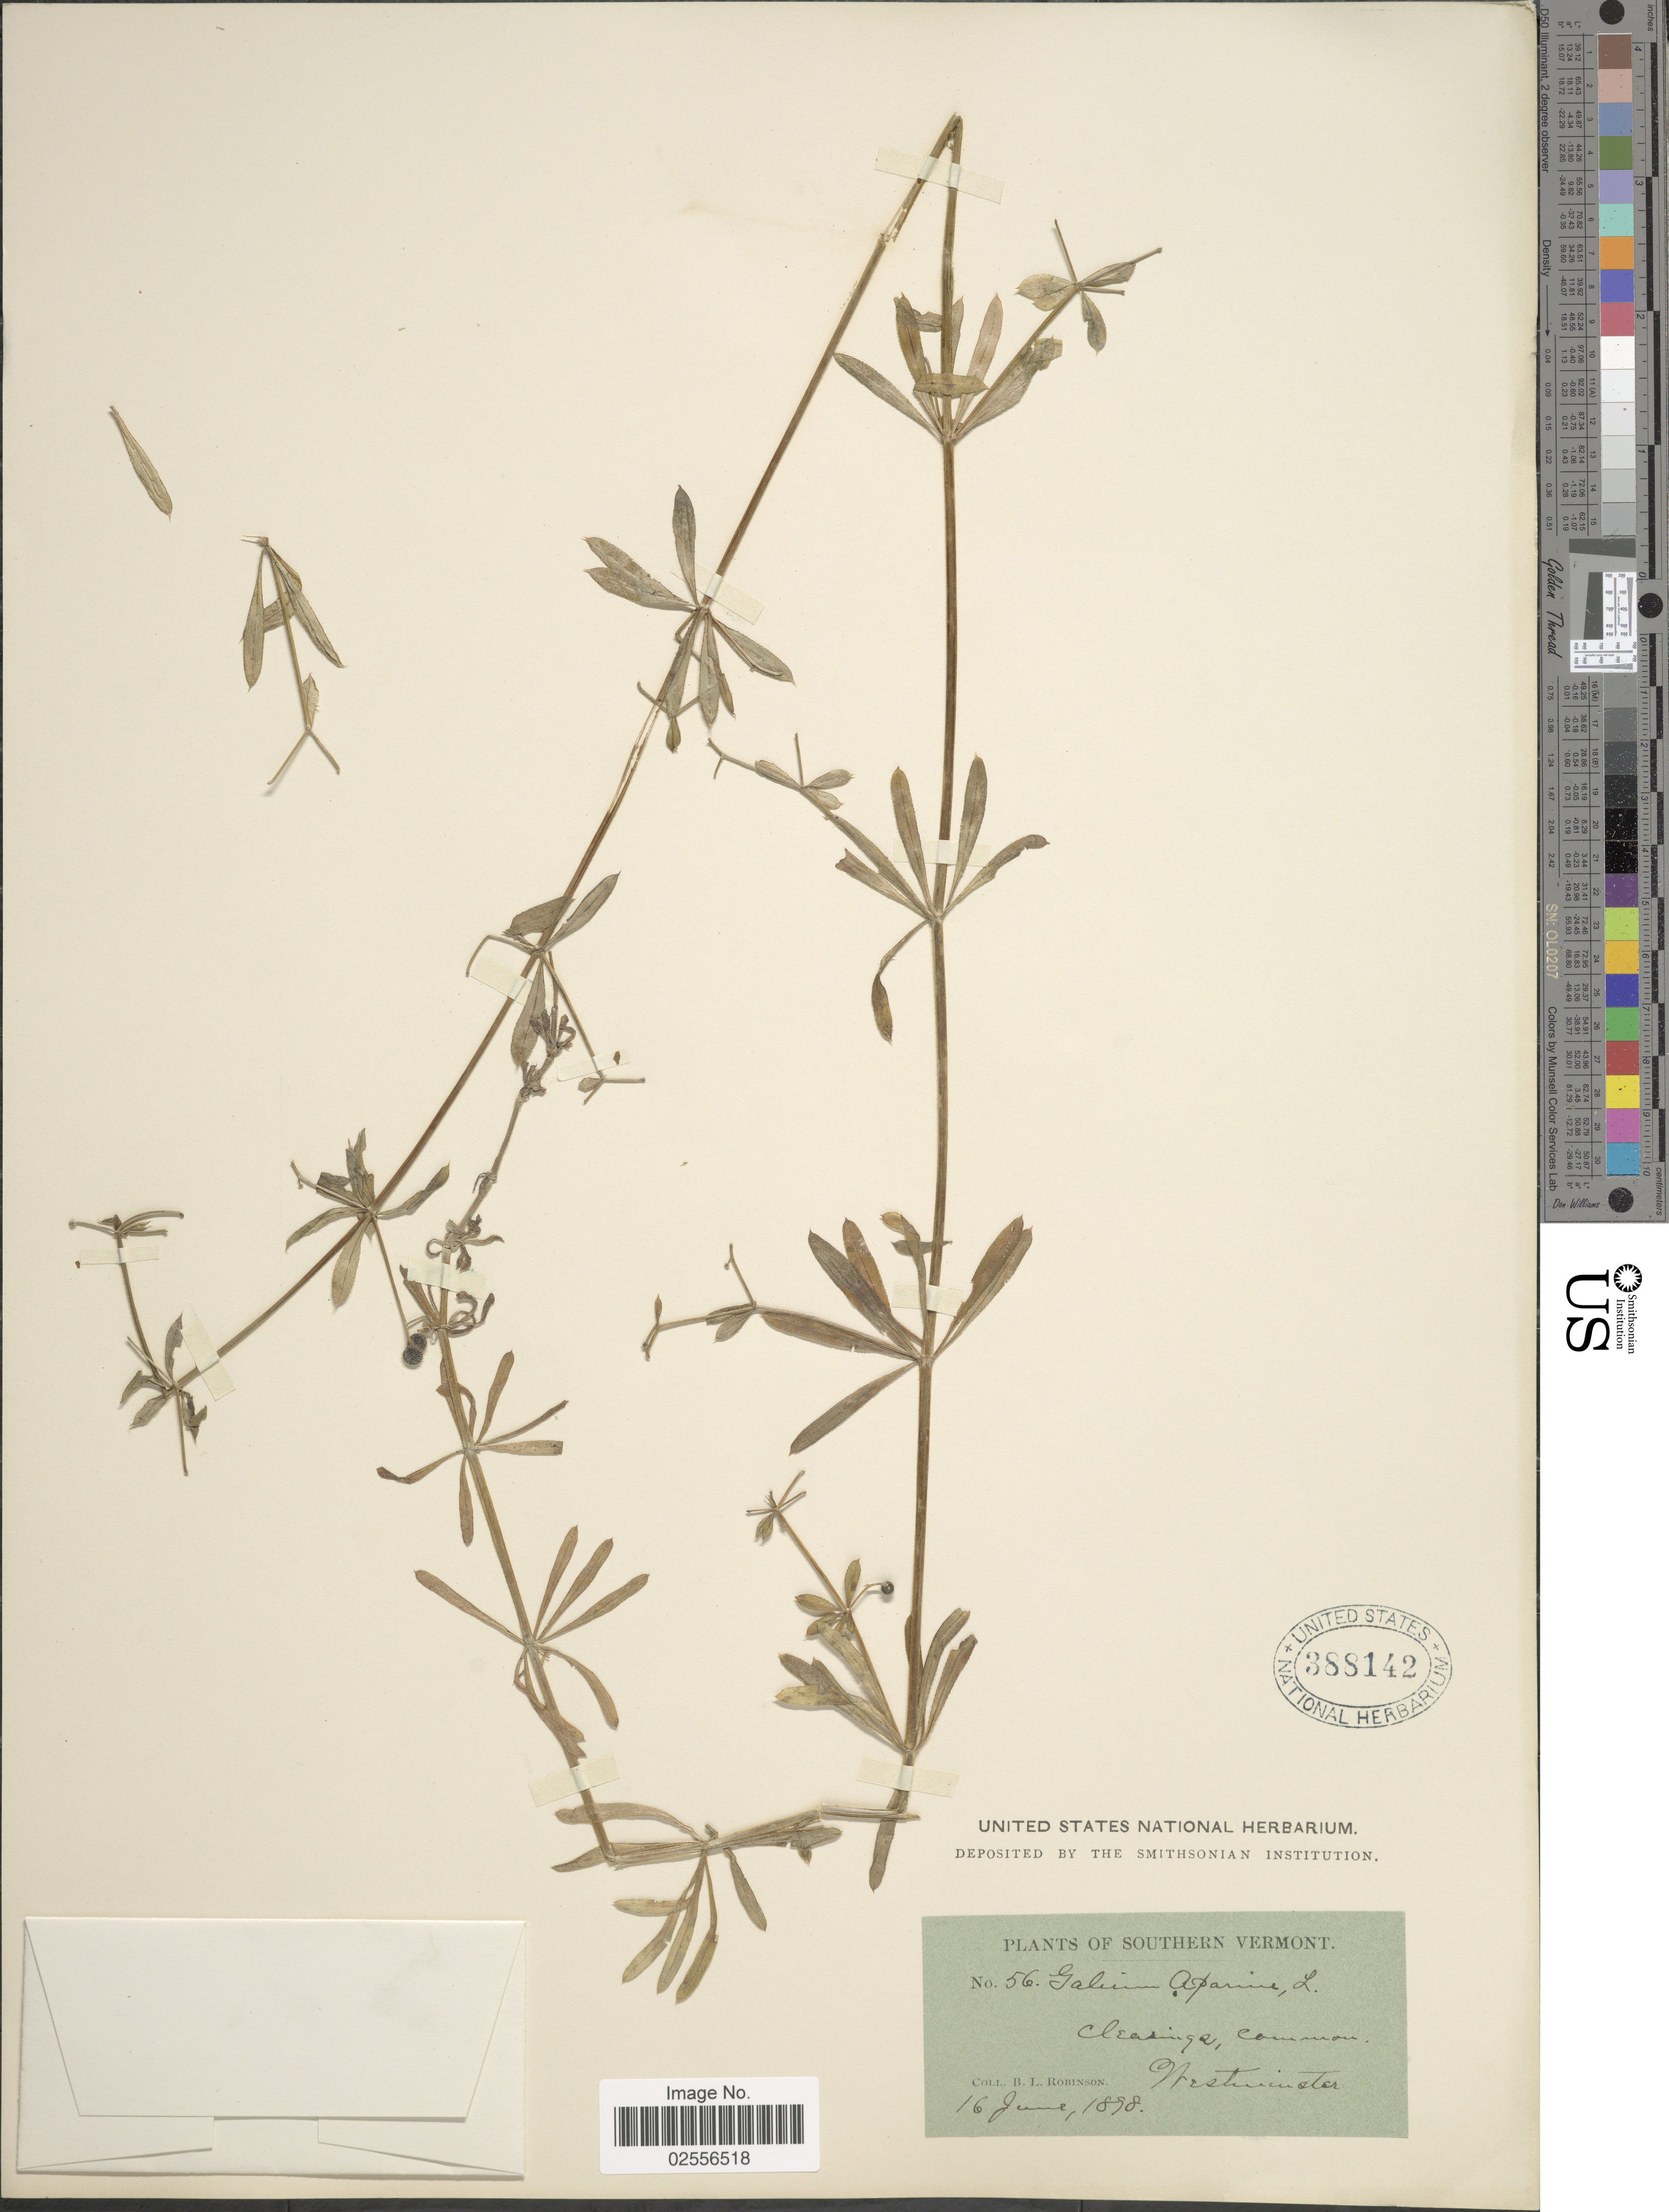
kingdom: Plantae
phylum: Tracheophyta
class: Magnoliopsida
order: Gentianales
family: Rubiaceae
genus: Galium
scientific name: Galium aparine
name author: L.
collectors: B. L. Robinson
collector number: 56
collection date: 1898-06-16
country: United States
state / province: Vermont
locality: Southern Vermont, Clearings, Westminster.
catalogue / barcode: US 388142